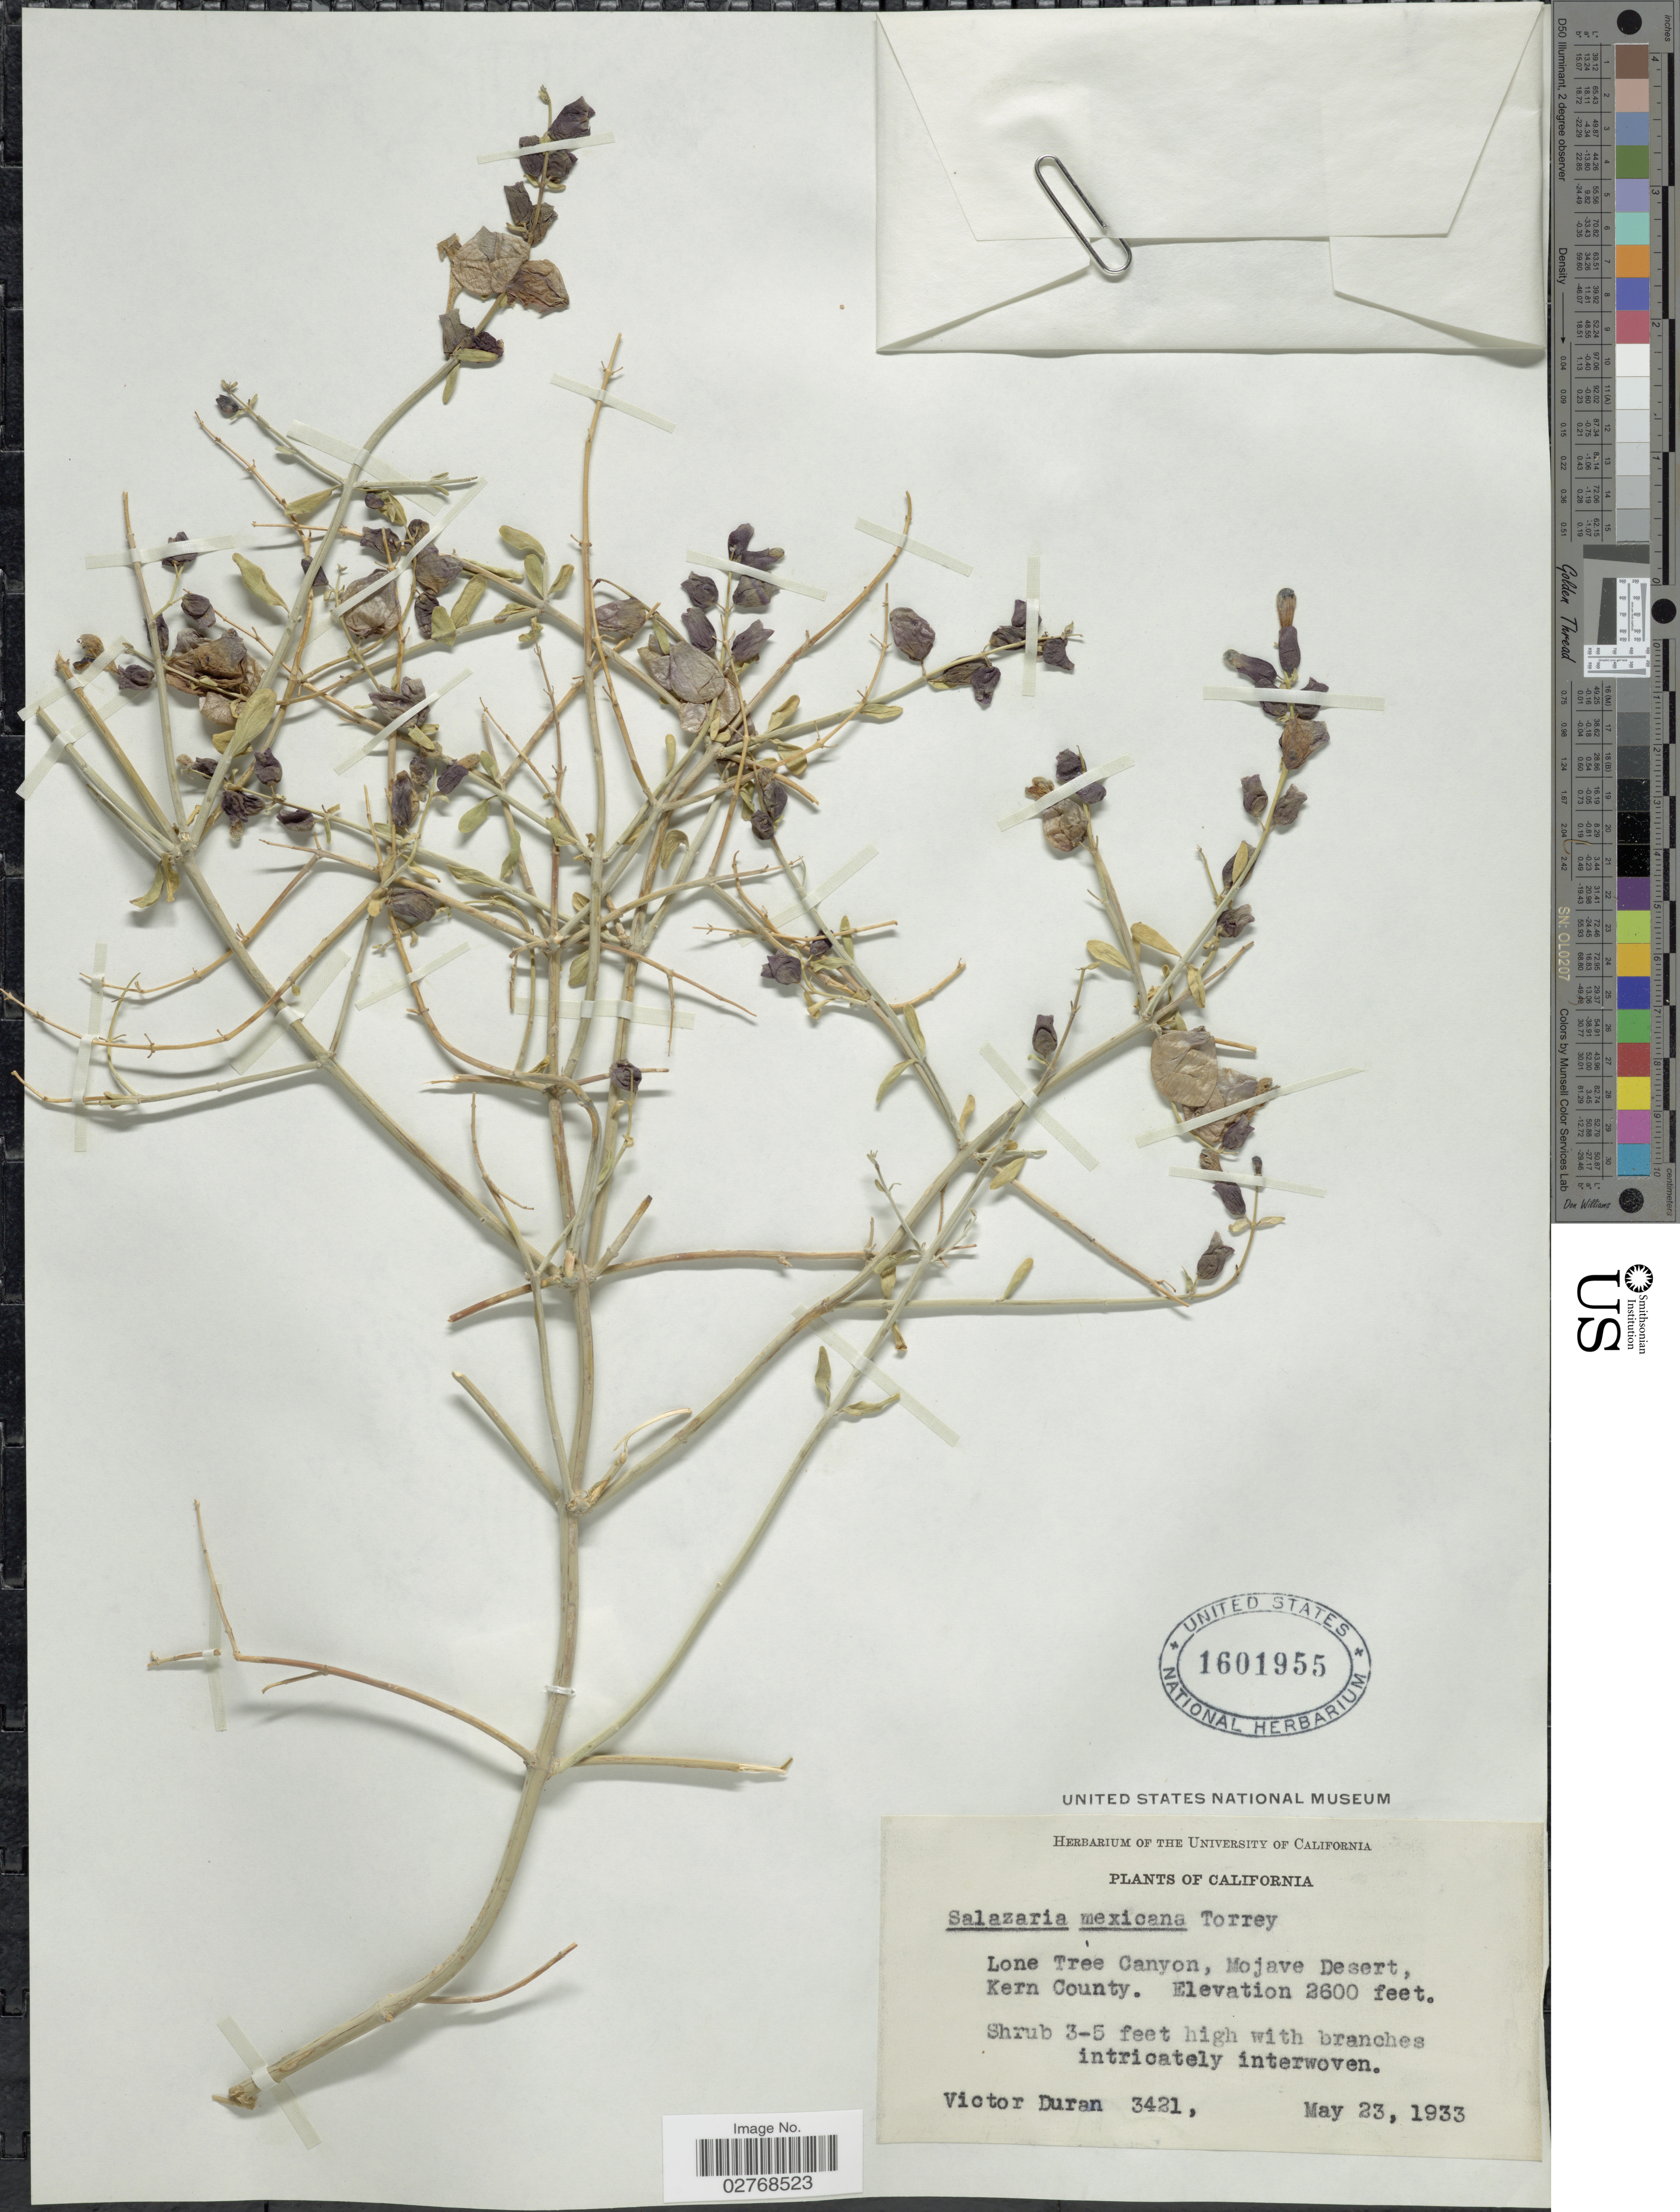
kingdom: Plantae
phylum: Tracheophyta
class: Magnoliopsida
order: Lamiales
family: Lamiaceae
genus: Scutellaria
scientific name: Scutellaria mexicana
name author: (Torr.) A.J. Paton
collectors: V. Duran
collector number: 3421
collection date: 1933-05-23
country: United States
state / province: California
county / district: Kern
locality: Lone Tree Canyon, Mojave Desert, Kern County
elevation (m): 792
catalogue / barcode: US 1601955